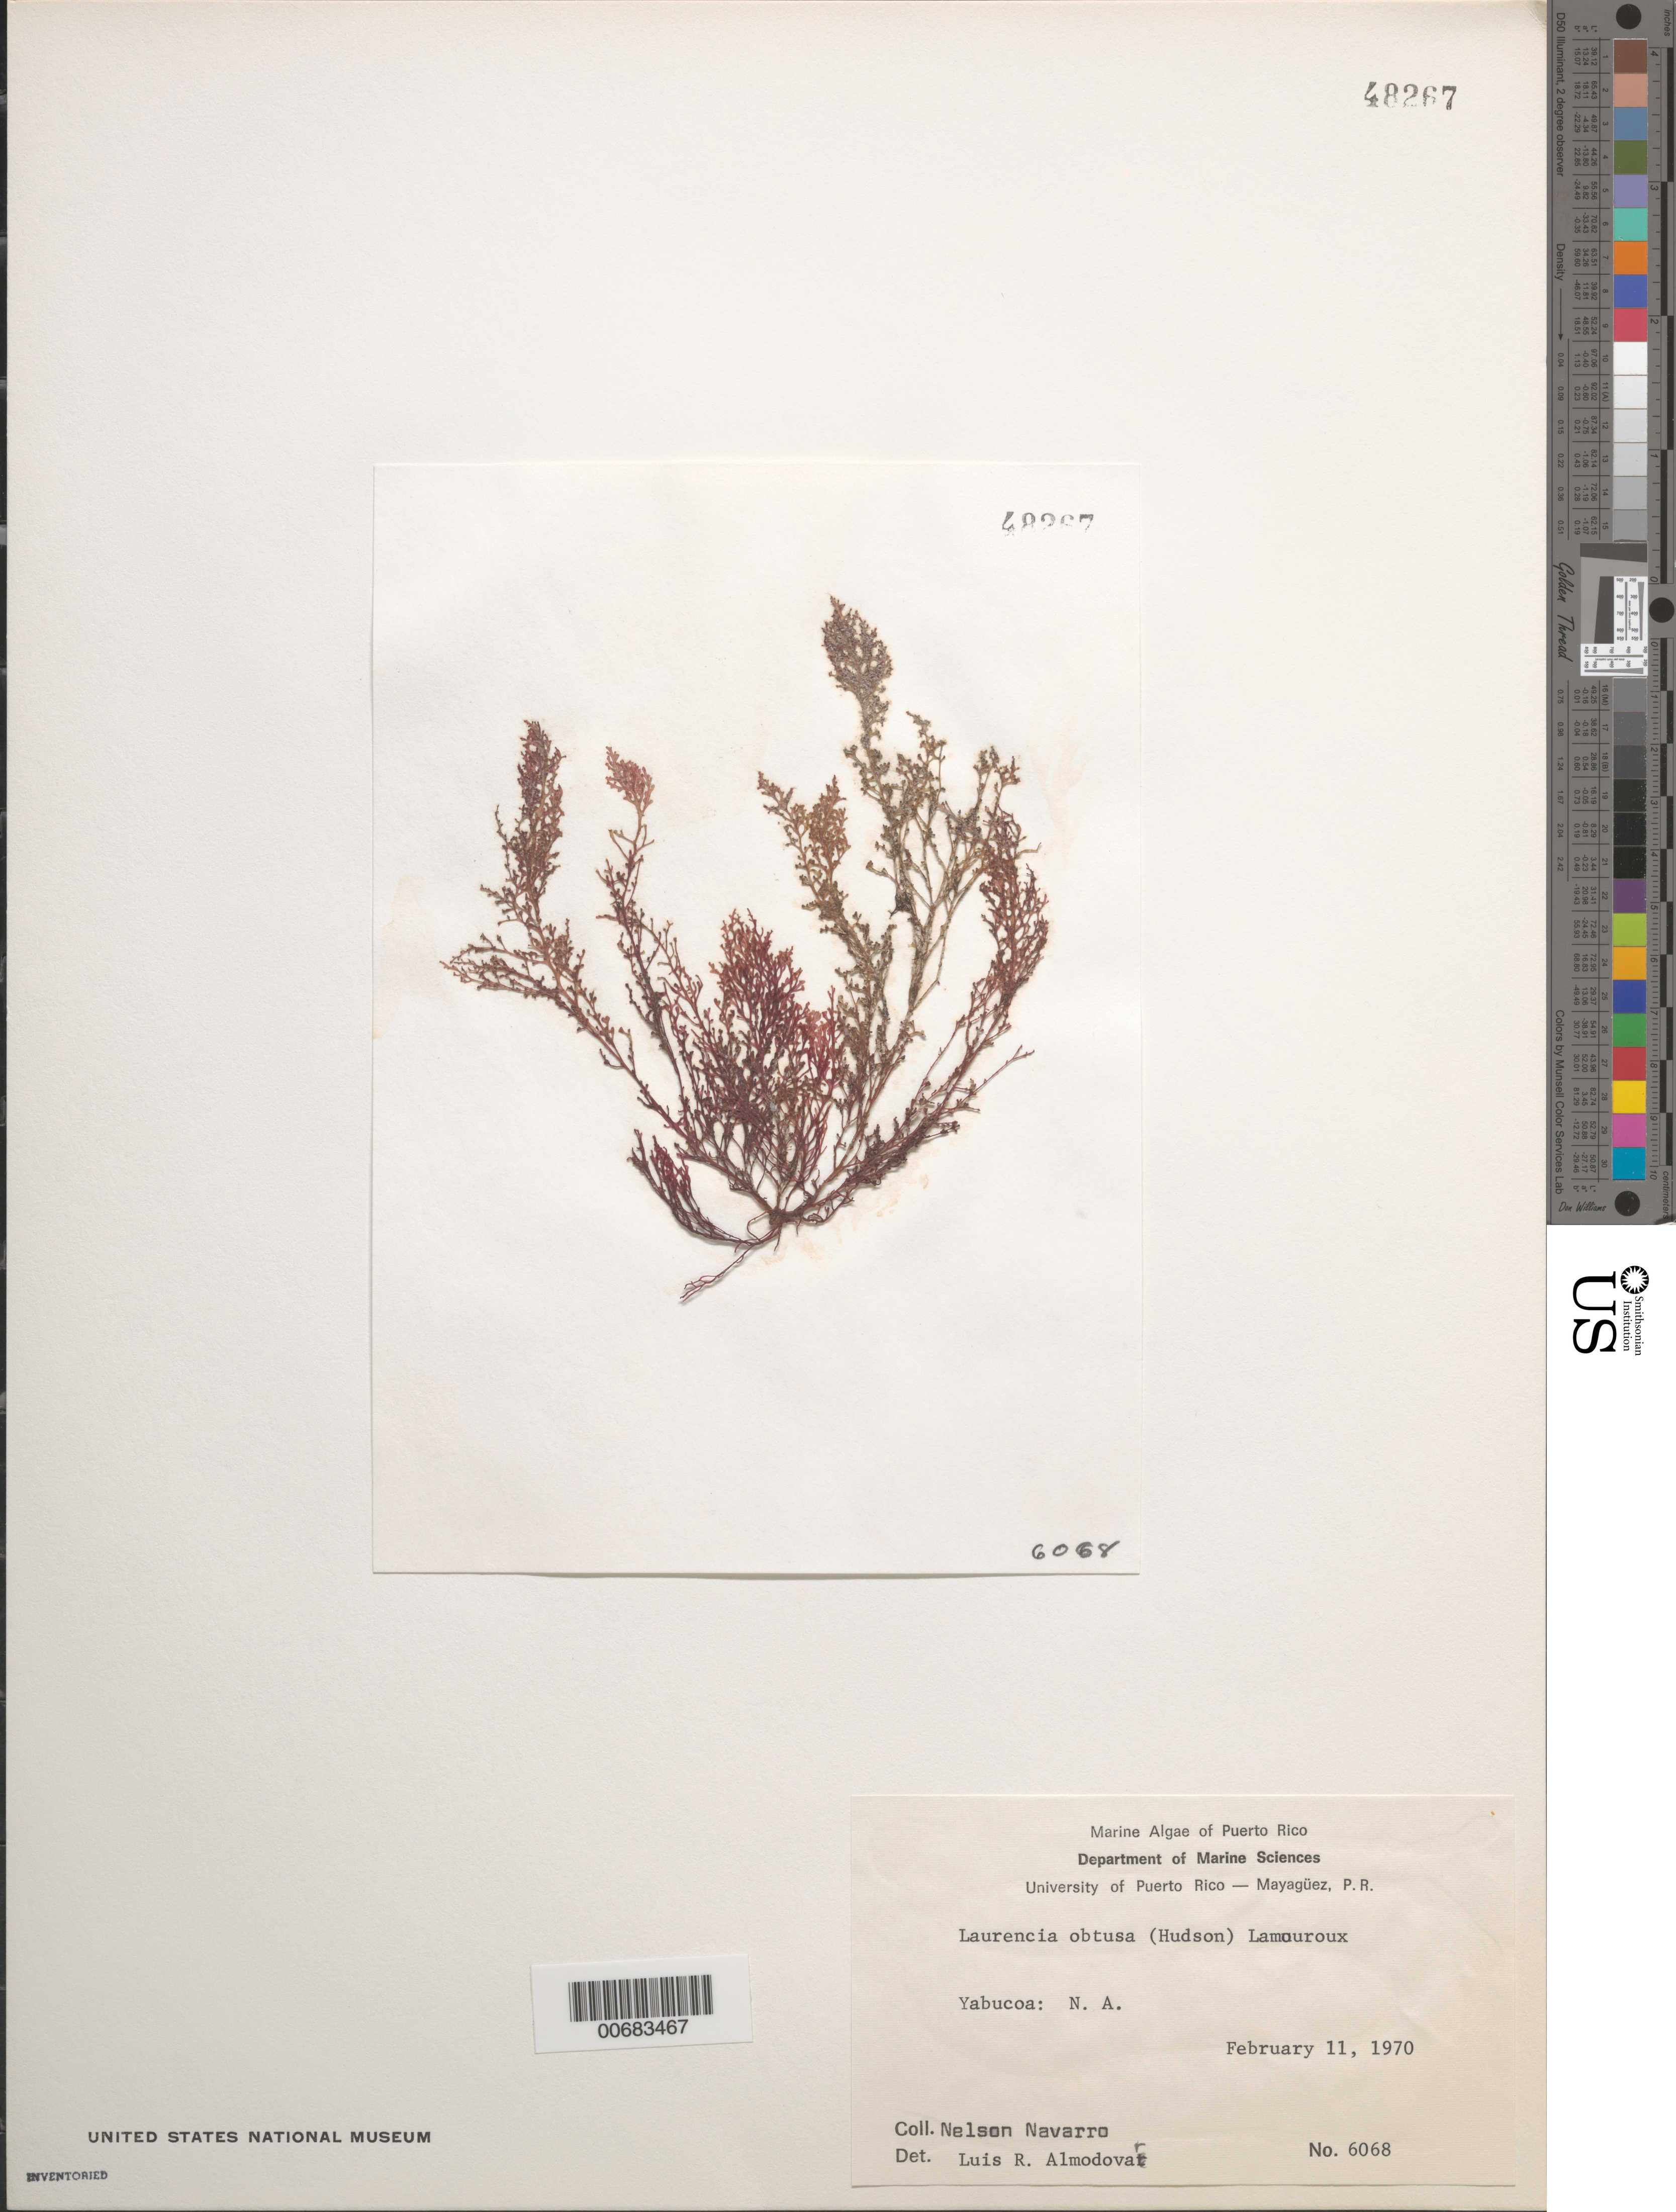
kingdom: Plantae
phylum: Rhodophyta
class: Florideophyceae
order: Ceramiales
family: Rhodomelaceae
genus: Laurencia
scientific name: Laurencia obtusa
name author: (Huds.) J.V.Lamouroux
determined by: Almodovar, L. R.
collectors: N. Navarro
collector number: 6068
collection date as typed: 11 Feb 1970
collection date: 1970-02-11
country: Puerto Rico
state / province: Yabucoa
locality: "N. A."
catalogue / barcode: US 48267